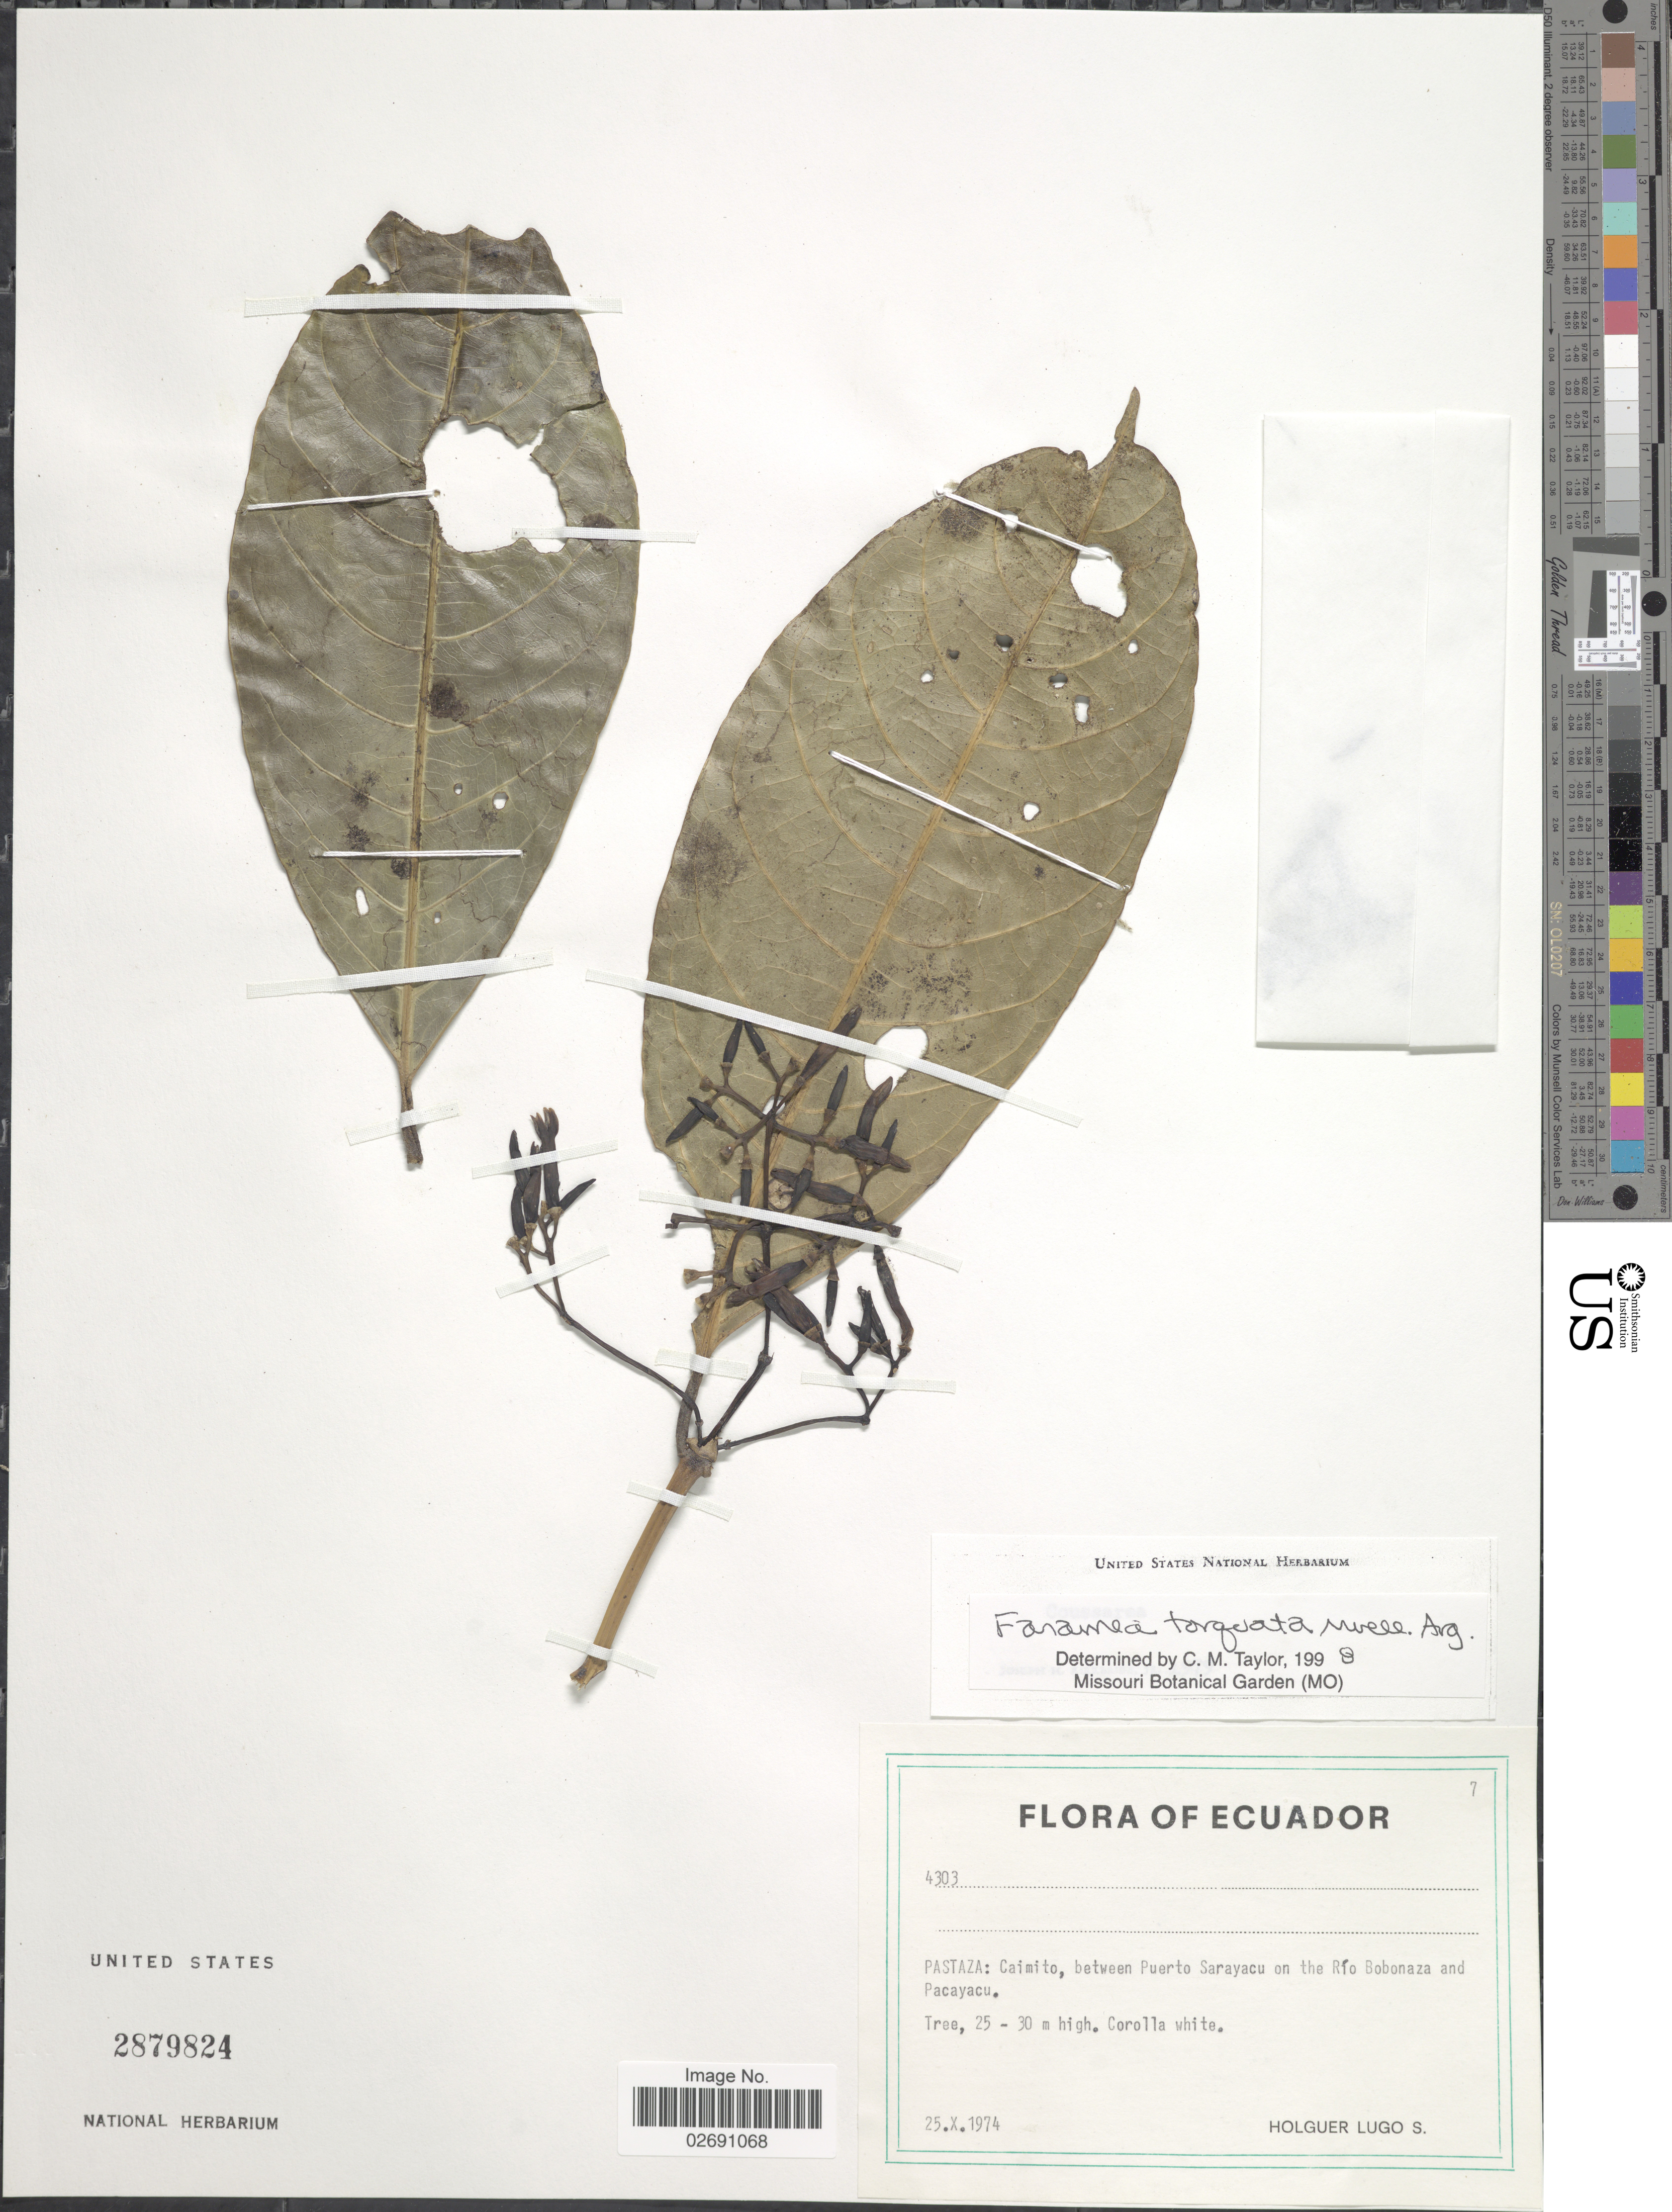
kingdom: Plantae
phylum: Tracheophyta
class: Magnoliopsida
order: Gentianales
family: Rubiaceae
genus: Faramea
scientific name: Faramea torquata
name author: Müll. Arg.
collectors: H. Lugo S.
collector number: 4303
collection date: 1974-10-25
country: Ecuador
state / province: Pastaza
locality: Caimito, between Puerto Sarayacu on the Rio Bobonaza and Pacayacu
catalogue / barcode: US 2879824